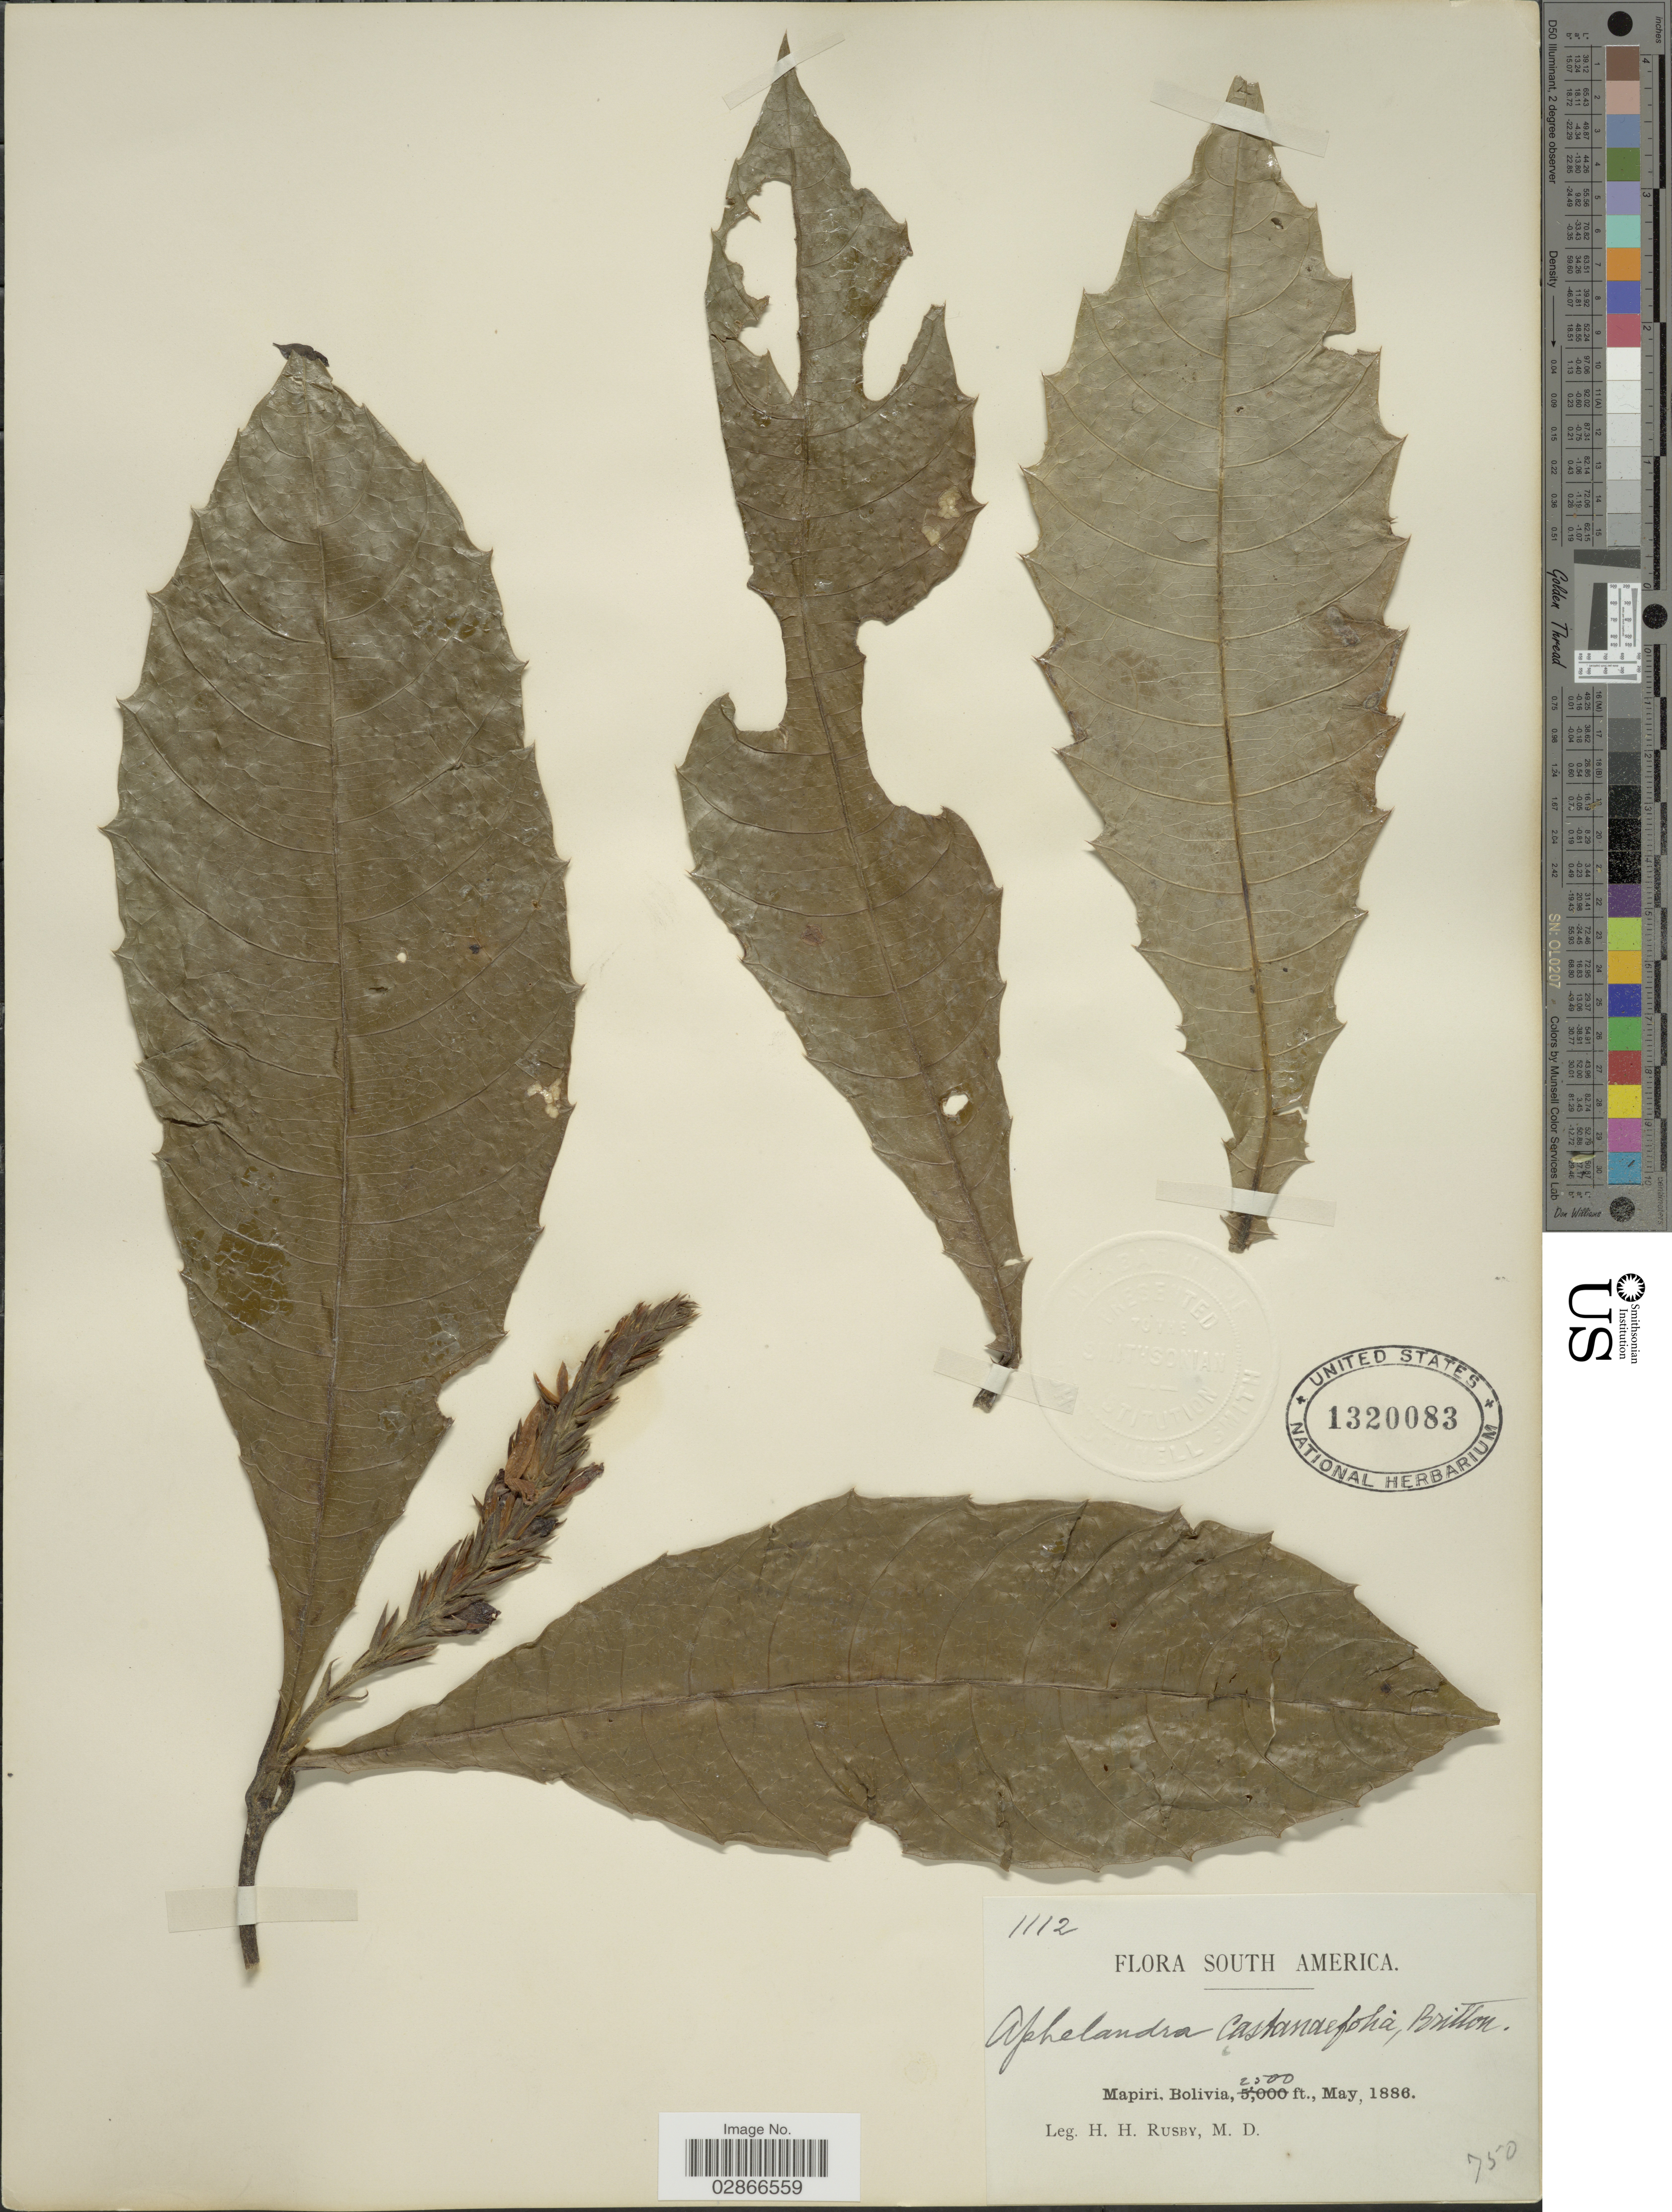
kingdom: Plantae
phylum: Tracheophyta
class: Magnoliopsida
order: Lamiales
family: Acanthaceae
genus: Aphelandra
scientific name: Aphelandra castanaefolia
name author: Britton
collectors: H. H. Rusby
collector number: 1112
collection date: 1886-05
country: Bolivia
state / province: La Páz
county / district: Larecaja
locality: Mapiri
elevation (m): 762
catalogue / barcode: US 1320083